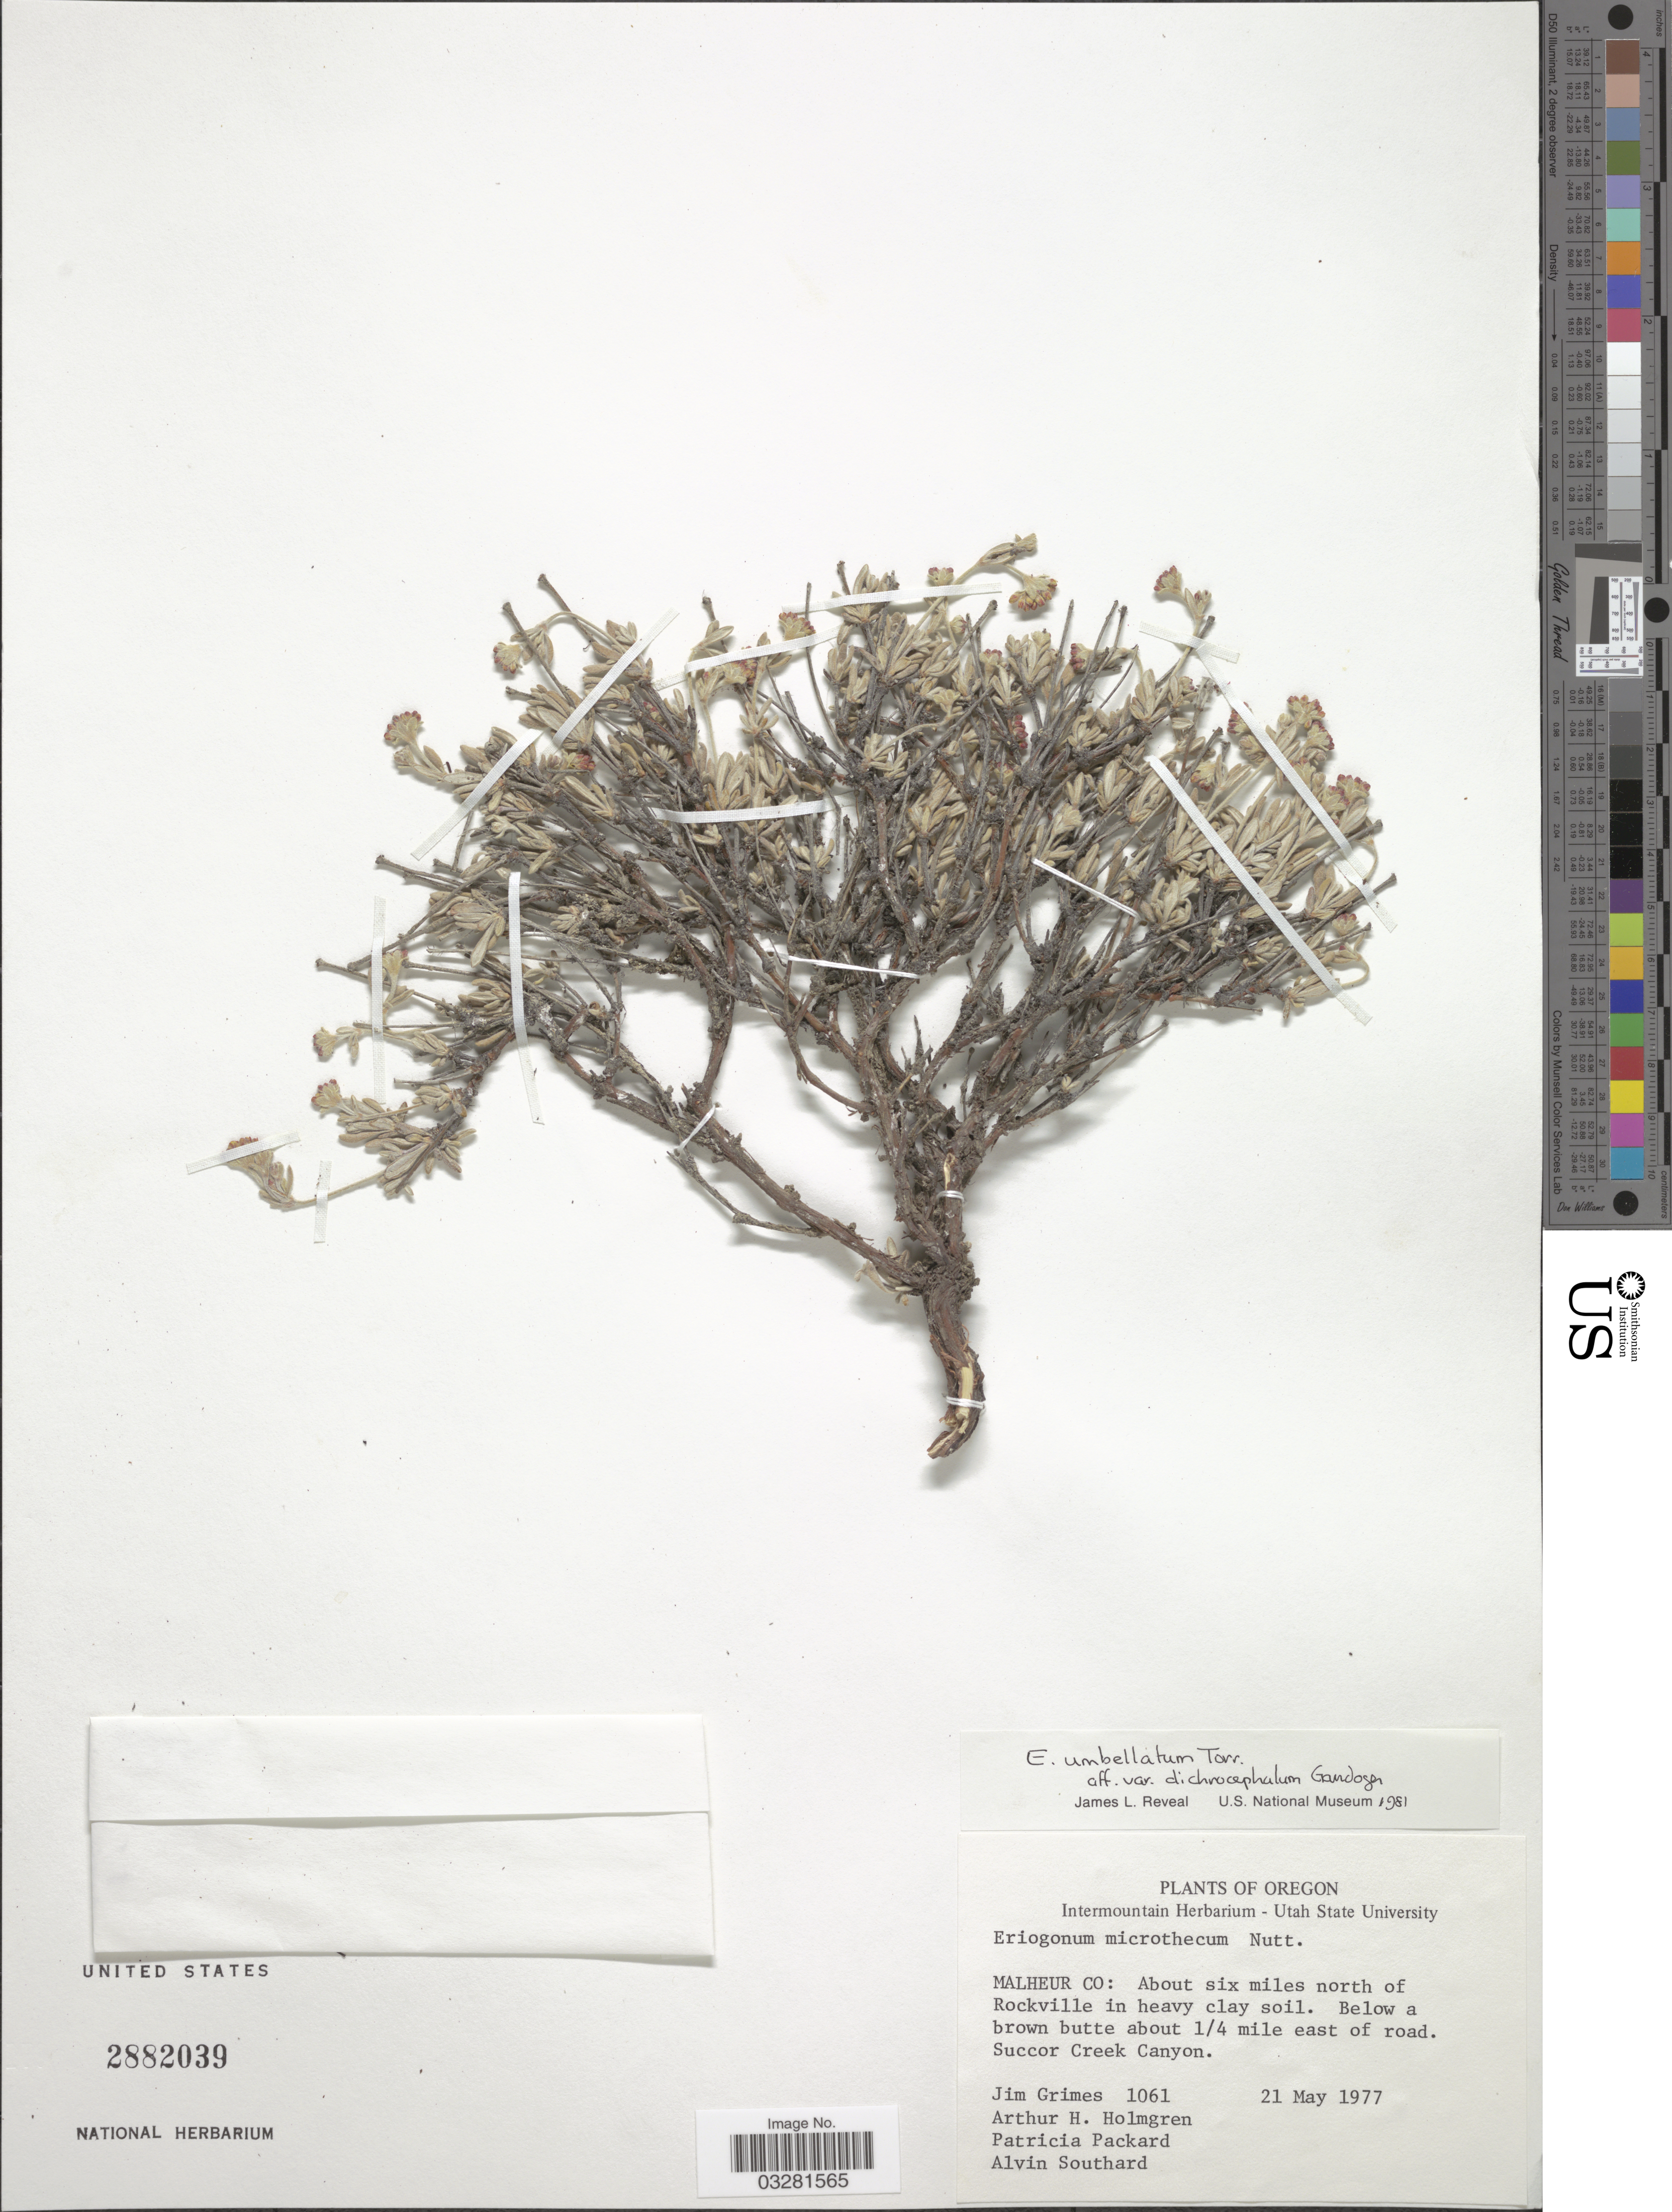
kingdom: Plantae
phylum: Tracheophyta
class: Magnoliopsida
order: Caryophyllales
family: Polygonaceae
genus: Eriogonum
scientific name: Eriogonum umbellatum var. dichrocephalum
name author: Gand.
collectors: J. Grimes, A. H. Holmgren, P. Packard & A. Southard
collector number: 1061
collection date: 1977-05-21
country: United States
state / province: Oregon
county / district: Malheur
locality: Malheur Co: About six miles north of Rockville. Below a brown butte about 1/4 mile east of road. Succor Creek Canyon.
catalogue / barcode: US 2882039